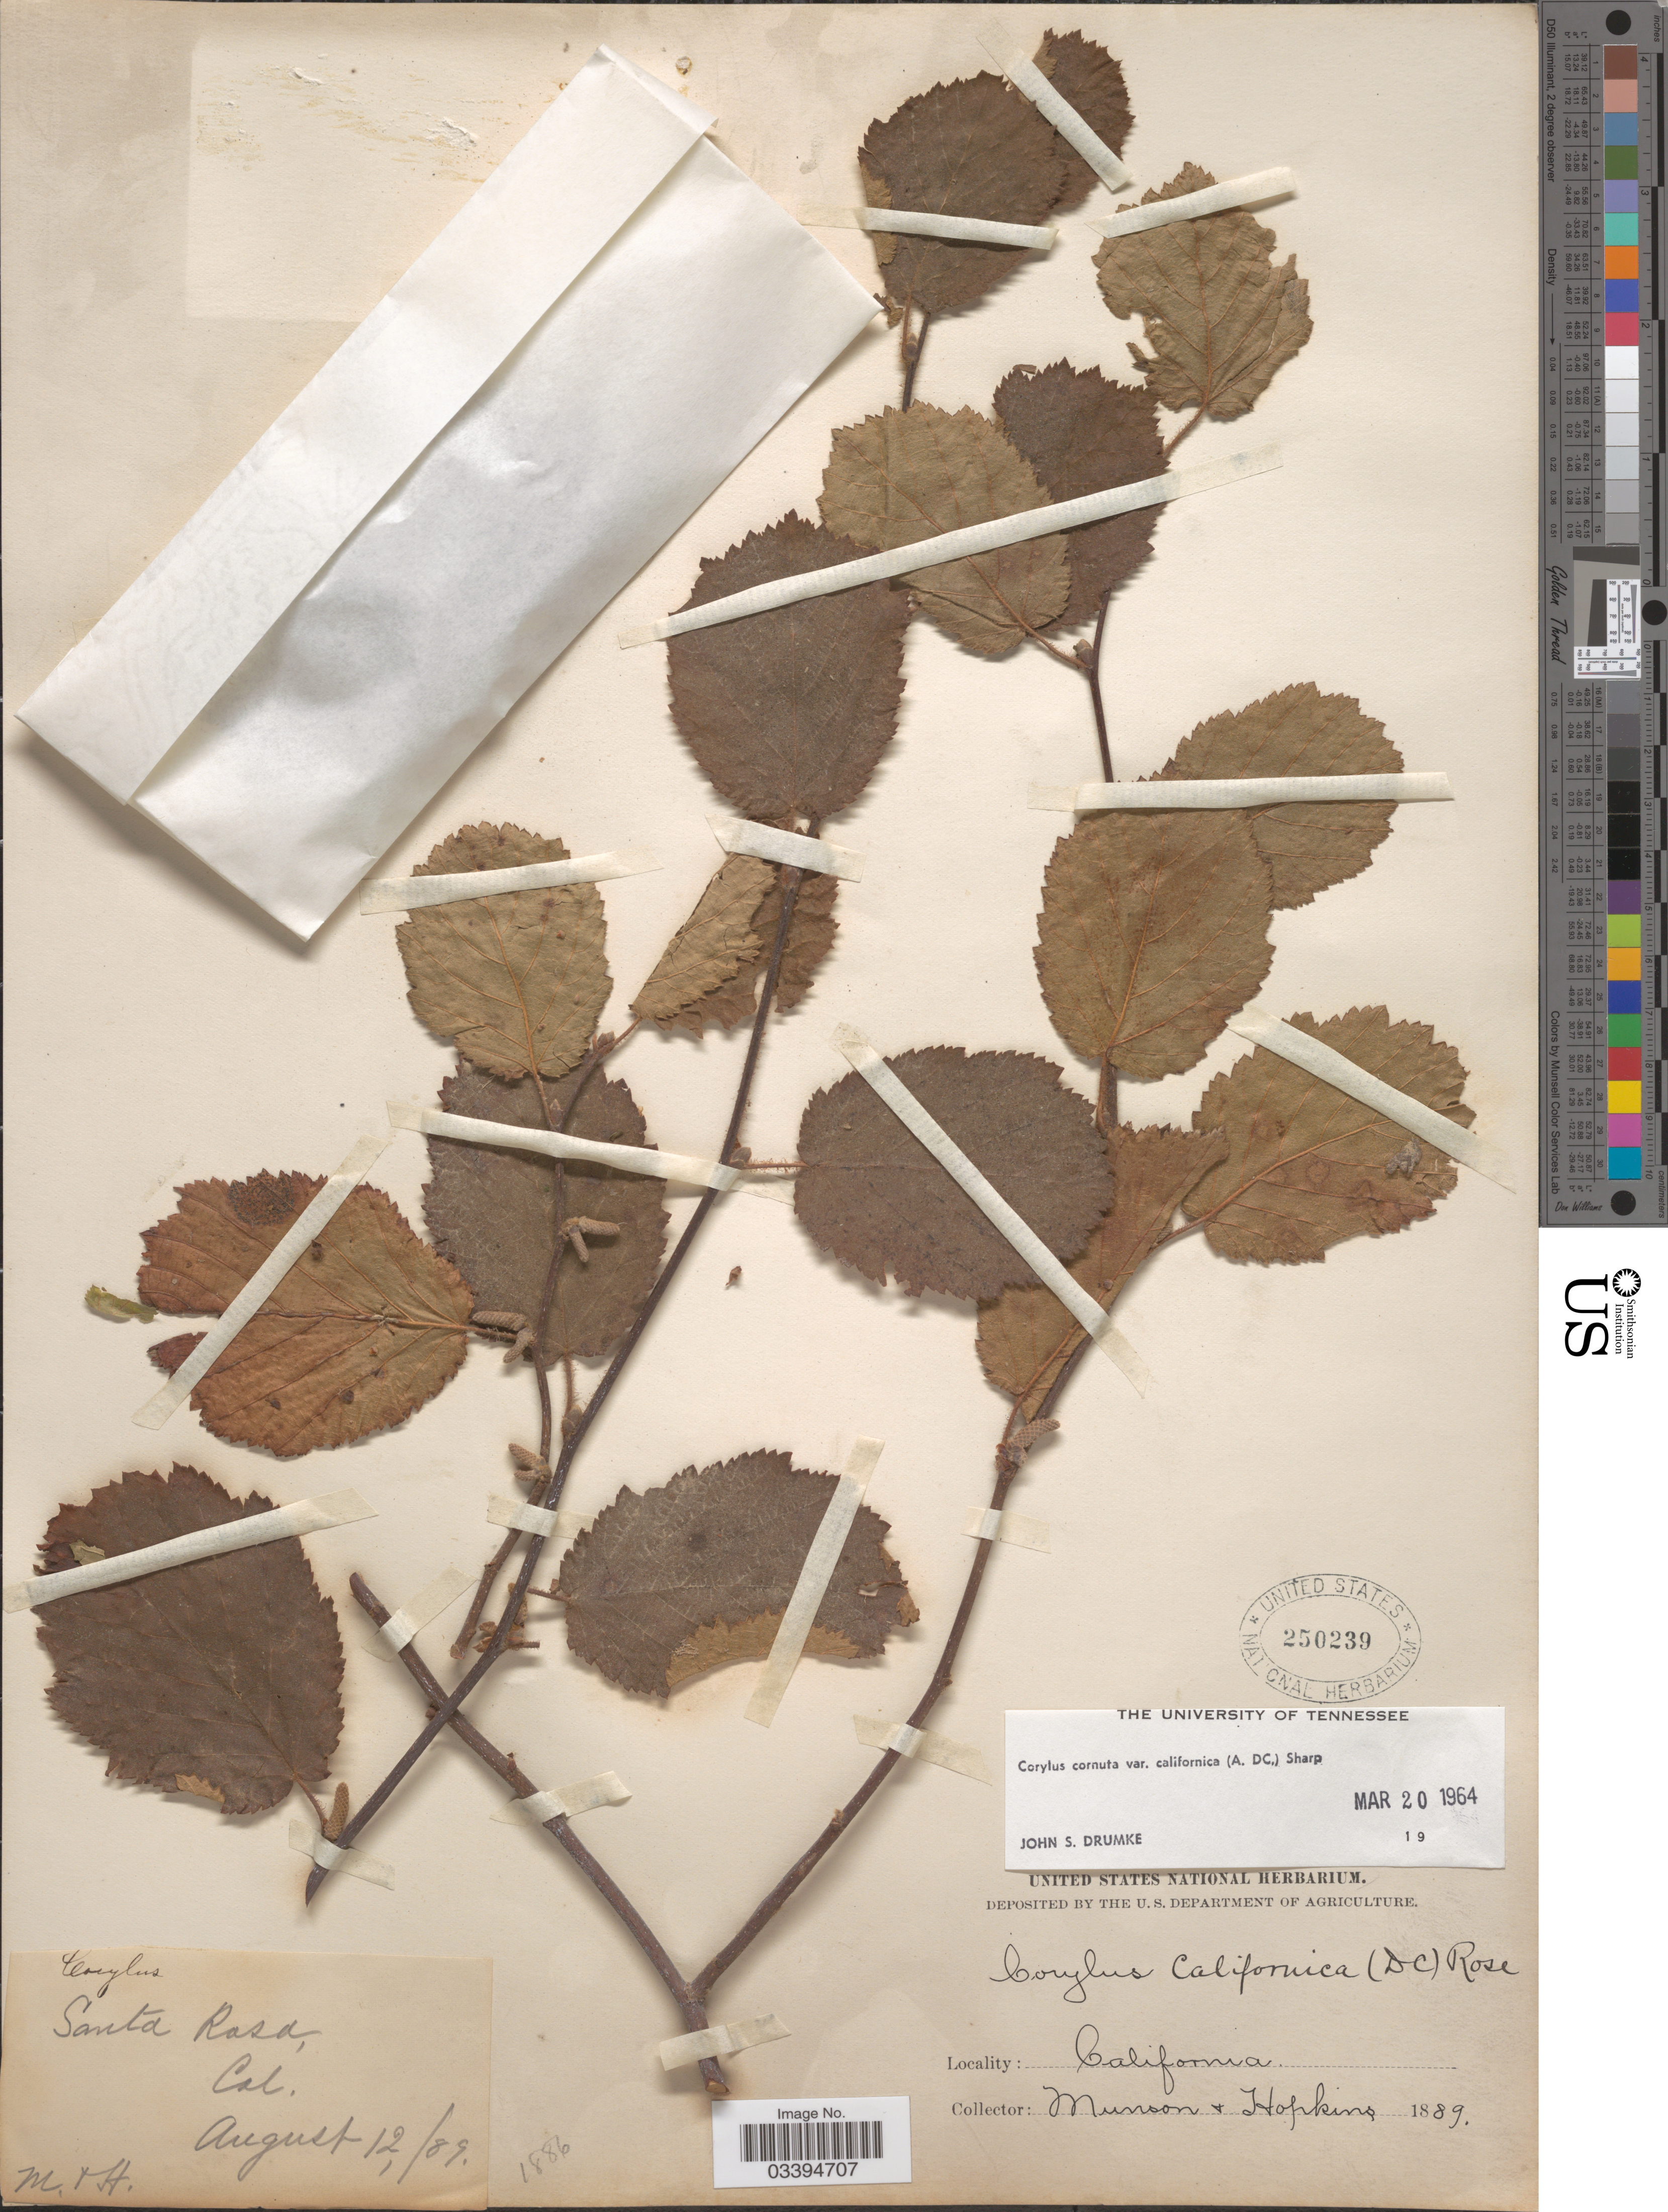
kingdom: Plantae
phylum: Tracheophyta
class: Magnoliopsida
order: Fagales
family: Betulaceae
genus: Corylus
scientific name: Corylus cornuta var. californica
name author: Marshall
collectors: -. Munson & -- Hopkins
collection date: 1889-08-12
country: United States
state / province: California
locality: Santa Rosa.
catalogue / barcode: US 250239